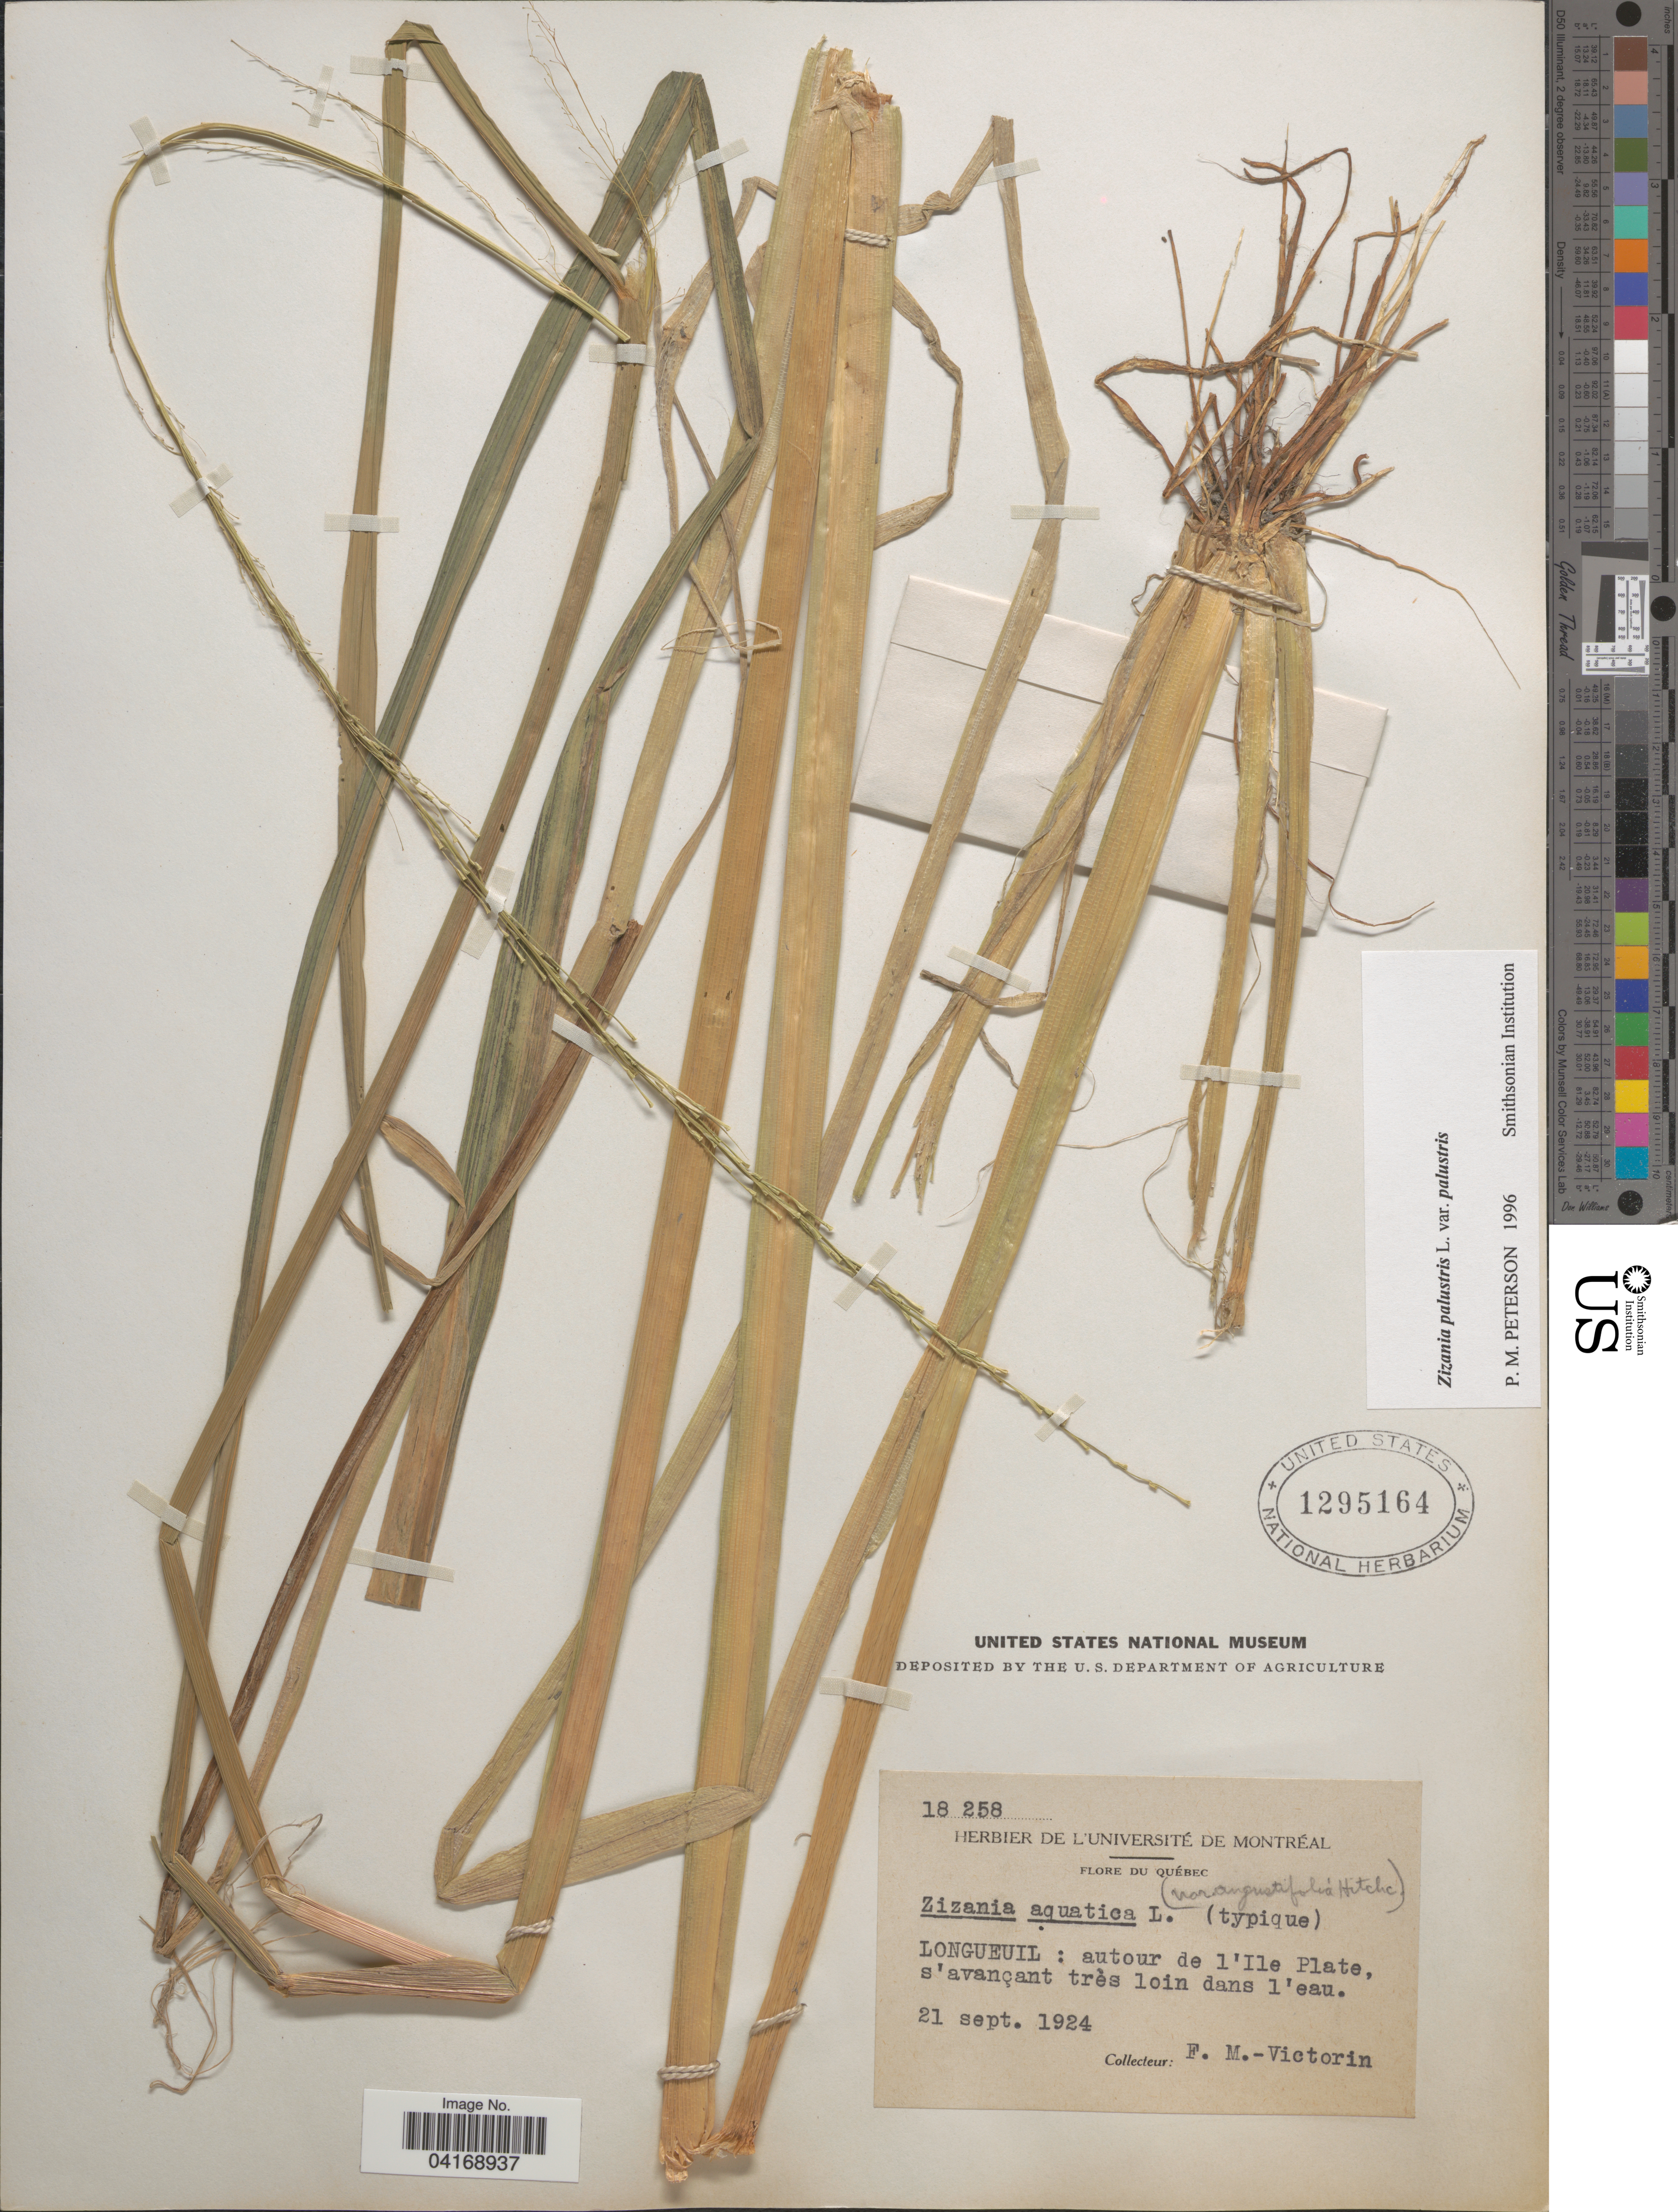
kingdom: Plantae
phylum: Tracheophyta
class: Liliopsida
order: Poales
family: Poaceae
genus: Zizania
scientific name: Zizania palustris var. palustris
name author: L.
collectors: F. Victorin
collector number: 18258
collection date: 1924-09-21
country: Canada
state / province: Quebec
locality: Longueuil: autour de l'Ile Plate, s'avançant très loin dans l'esu.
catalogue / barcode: US 1295164